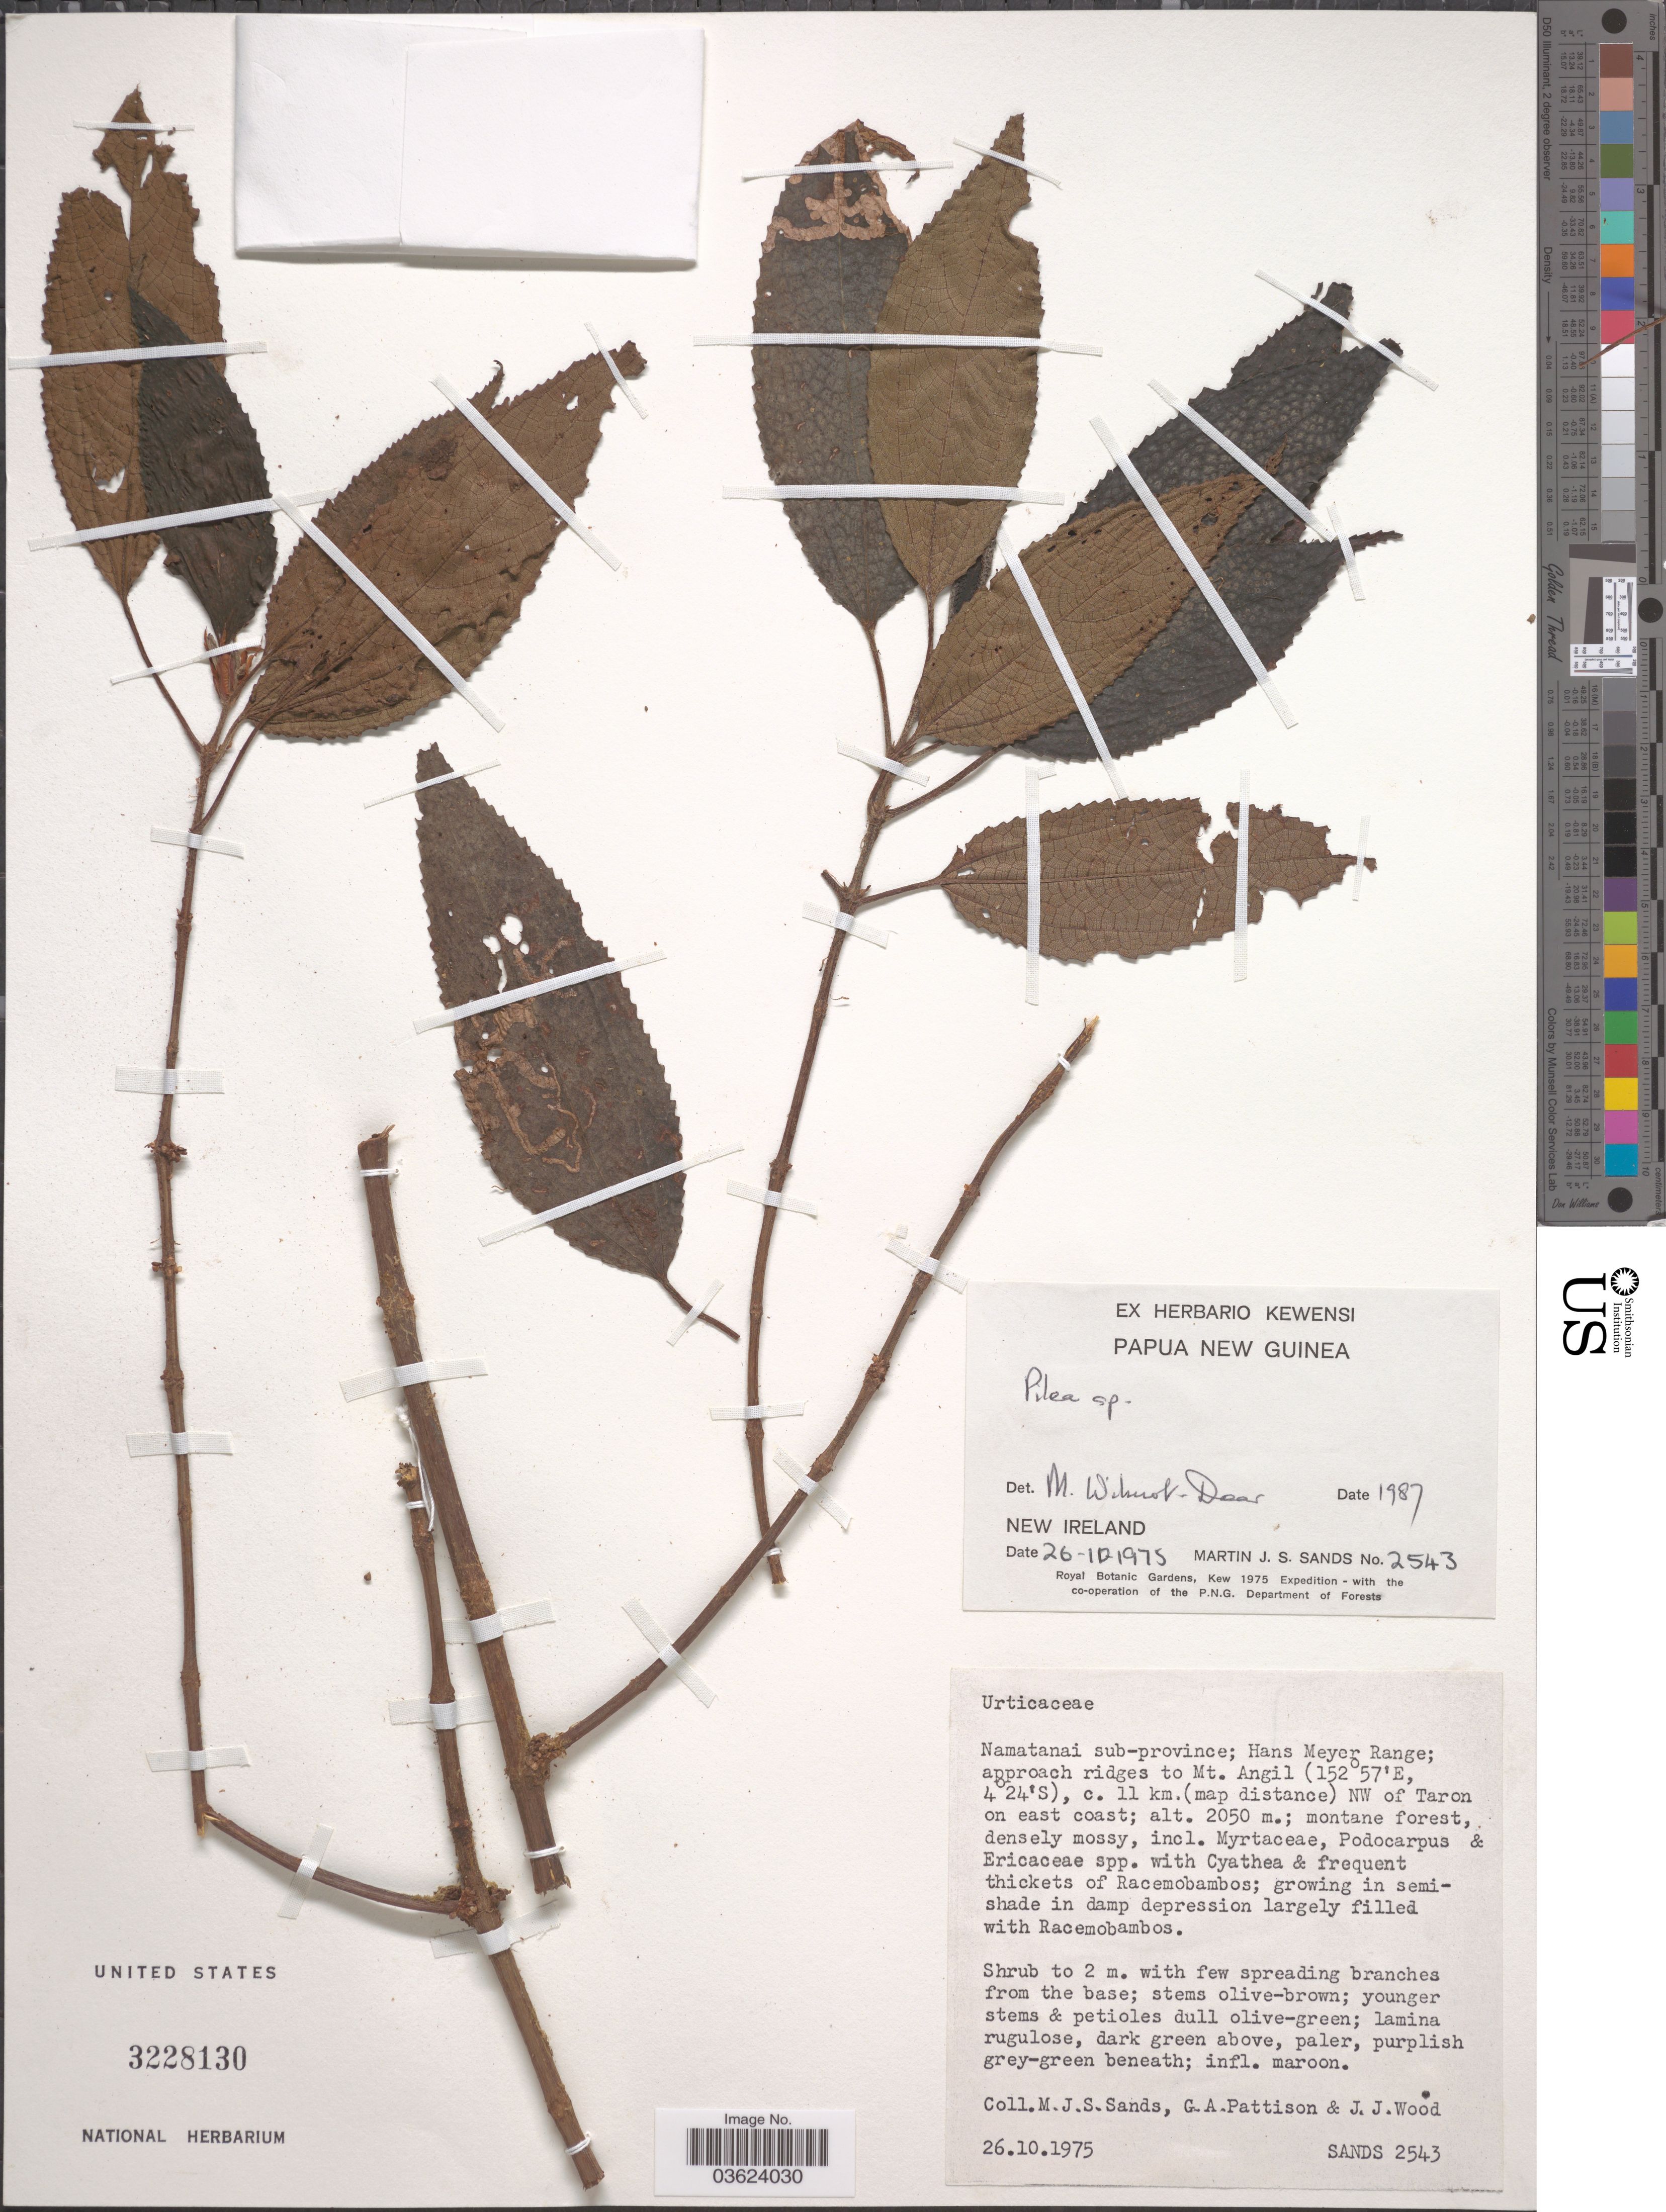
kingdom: Plantae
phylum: Tracheophyta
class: Magnoliopsida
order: Rosales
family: Urticaceae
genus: Pilea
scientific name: Pilea sp.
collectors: M. Sands, G. Pattison & J. Wood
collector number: Sands2543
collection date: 1975-10-26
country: Papua New Guinea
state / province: New Ireland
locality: Namatanai sub-province; Hans Meyer Range; approach ridges to Mt. Angil, c. 11 km.(map distance) NW of Taron on east coast.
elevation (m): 2050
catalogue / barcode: US 3228130